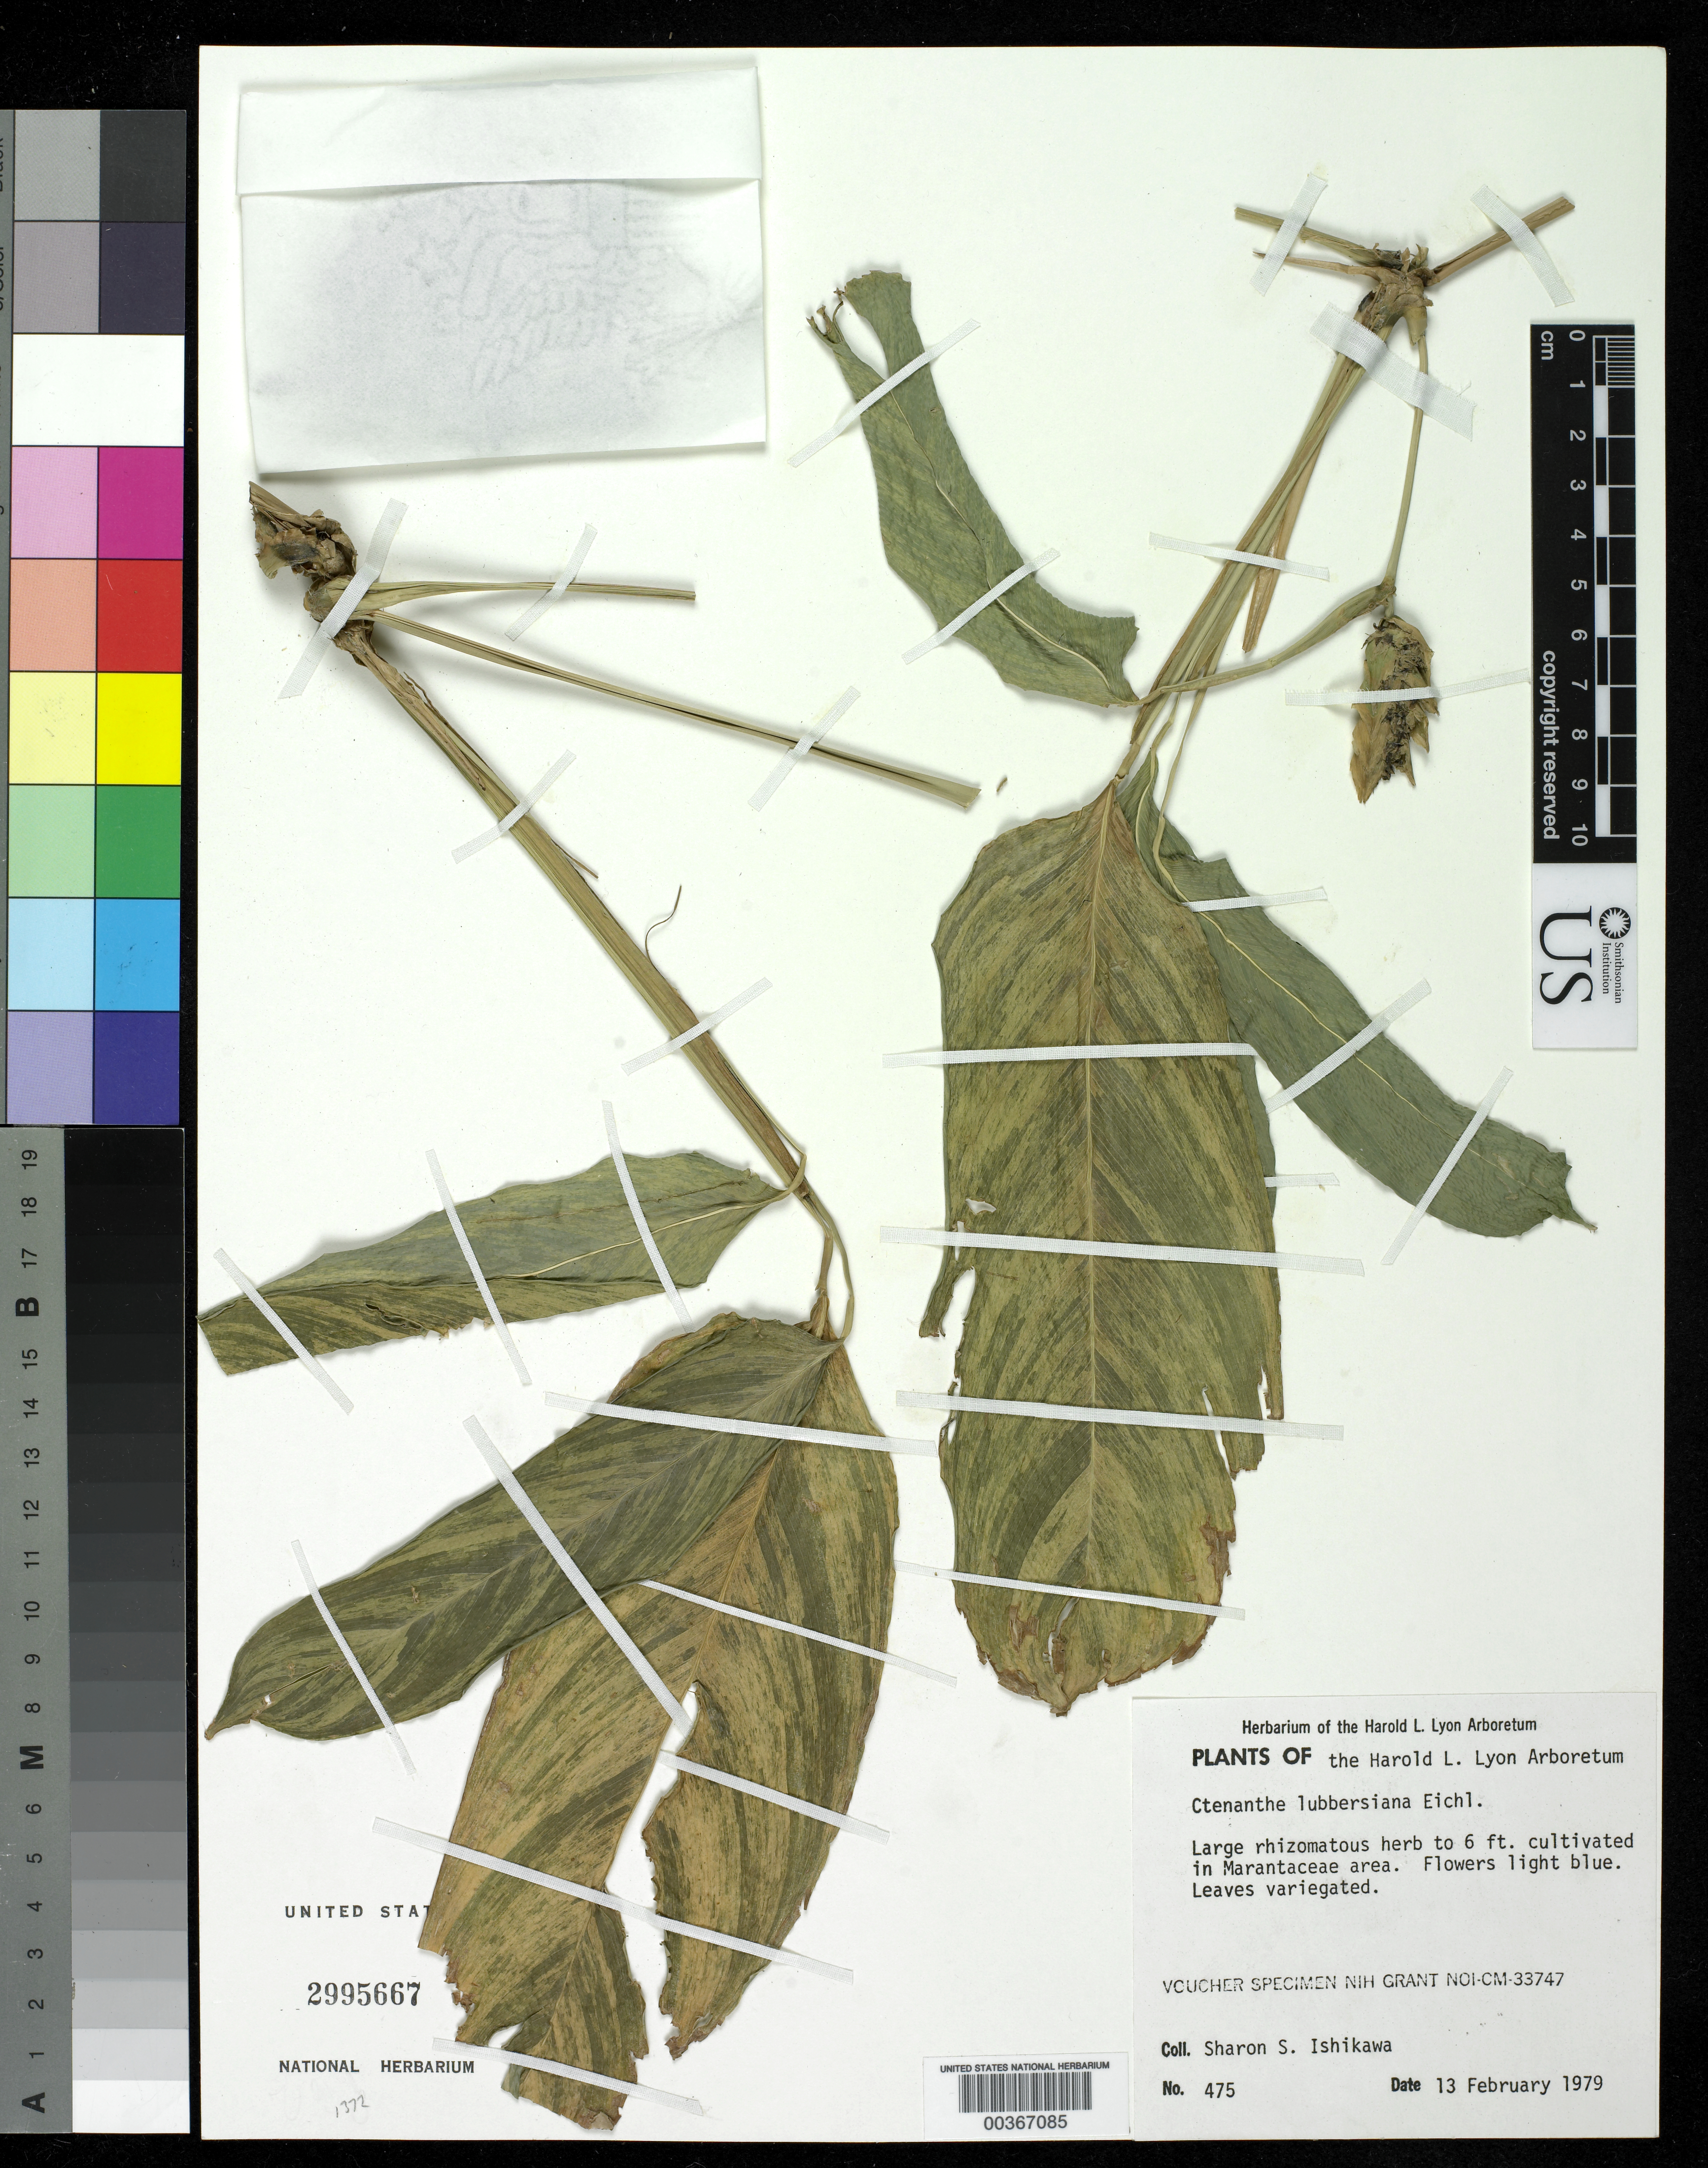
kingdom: Plantae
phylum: Tracheophyta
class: Liliopsida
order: Zingiberales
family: Marantaceae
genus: Ctenanthe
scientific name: Ctenanthe lubbersiana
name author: (É. Morren) Eichler ex Petersen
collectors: S. S. Ishikawa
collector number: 475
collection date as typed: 13 Feb 1979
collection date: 1979-02-13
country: United States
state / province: Hawaii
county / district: Maui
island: Maui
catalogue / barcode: US 2995667